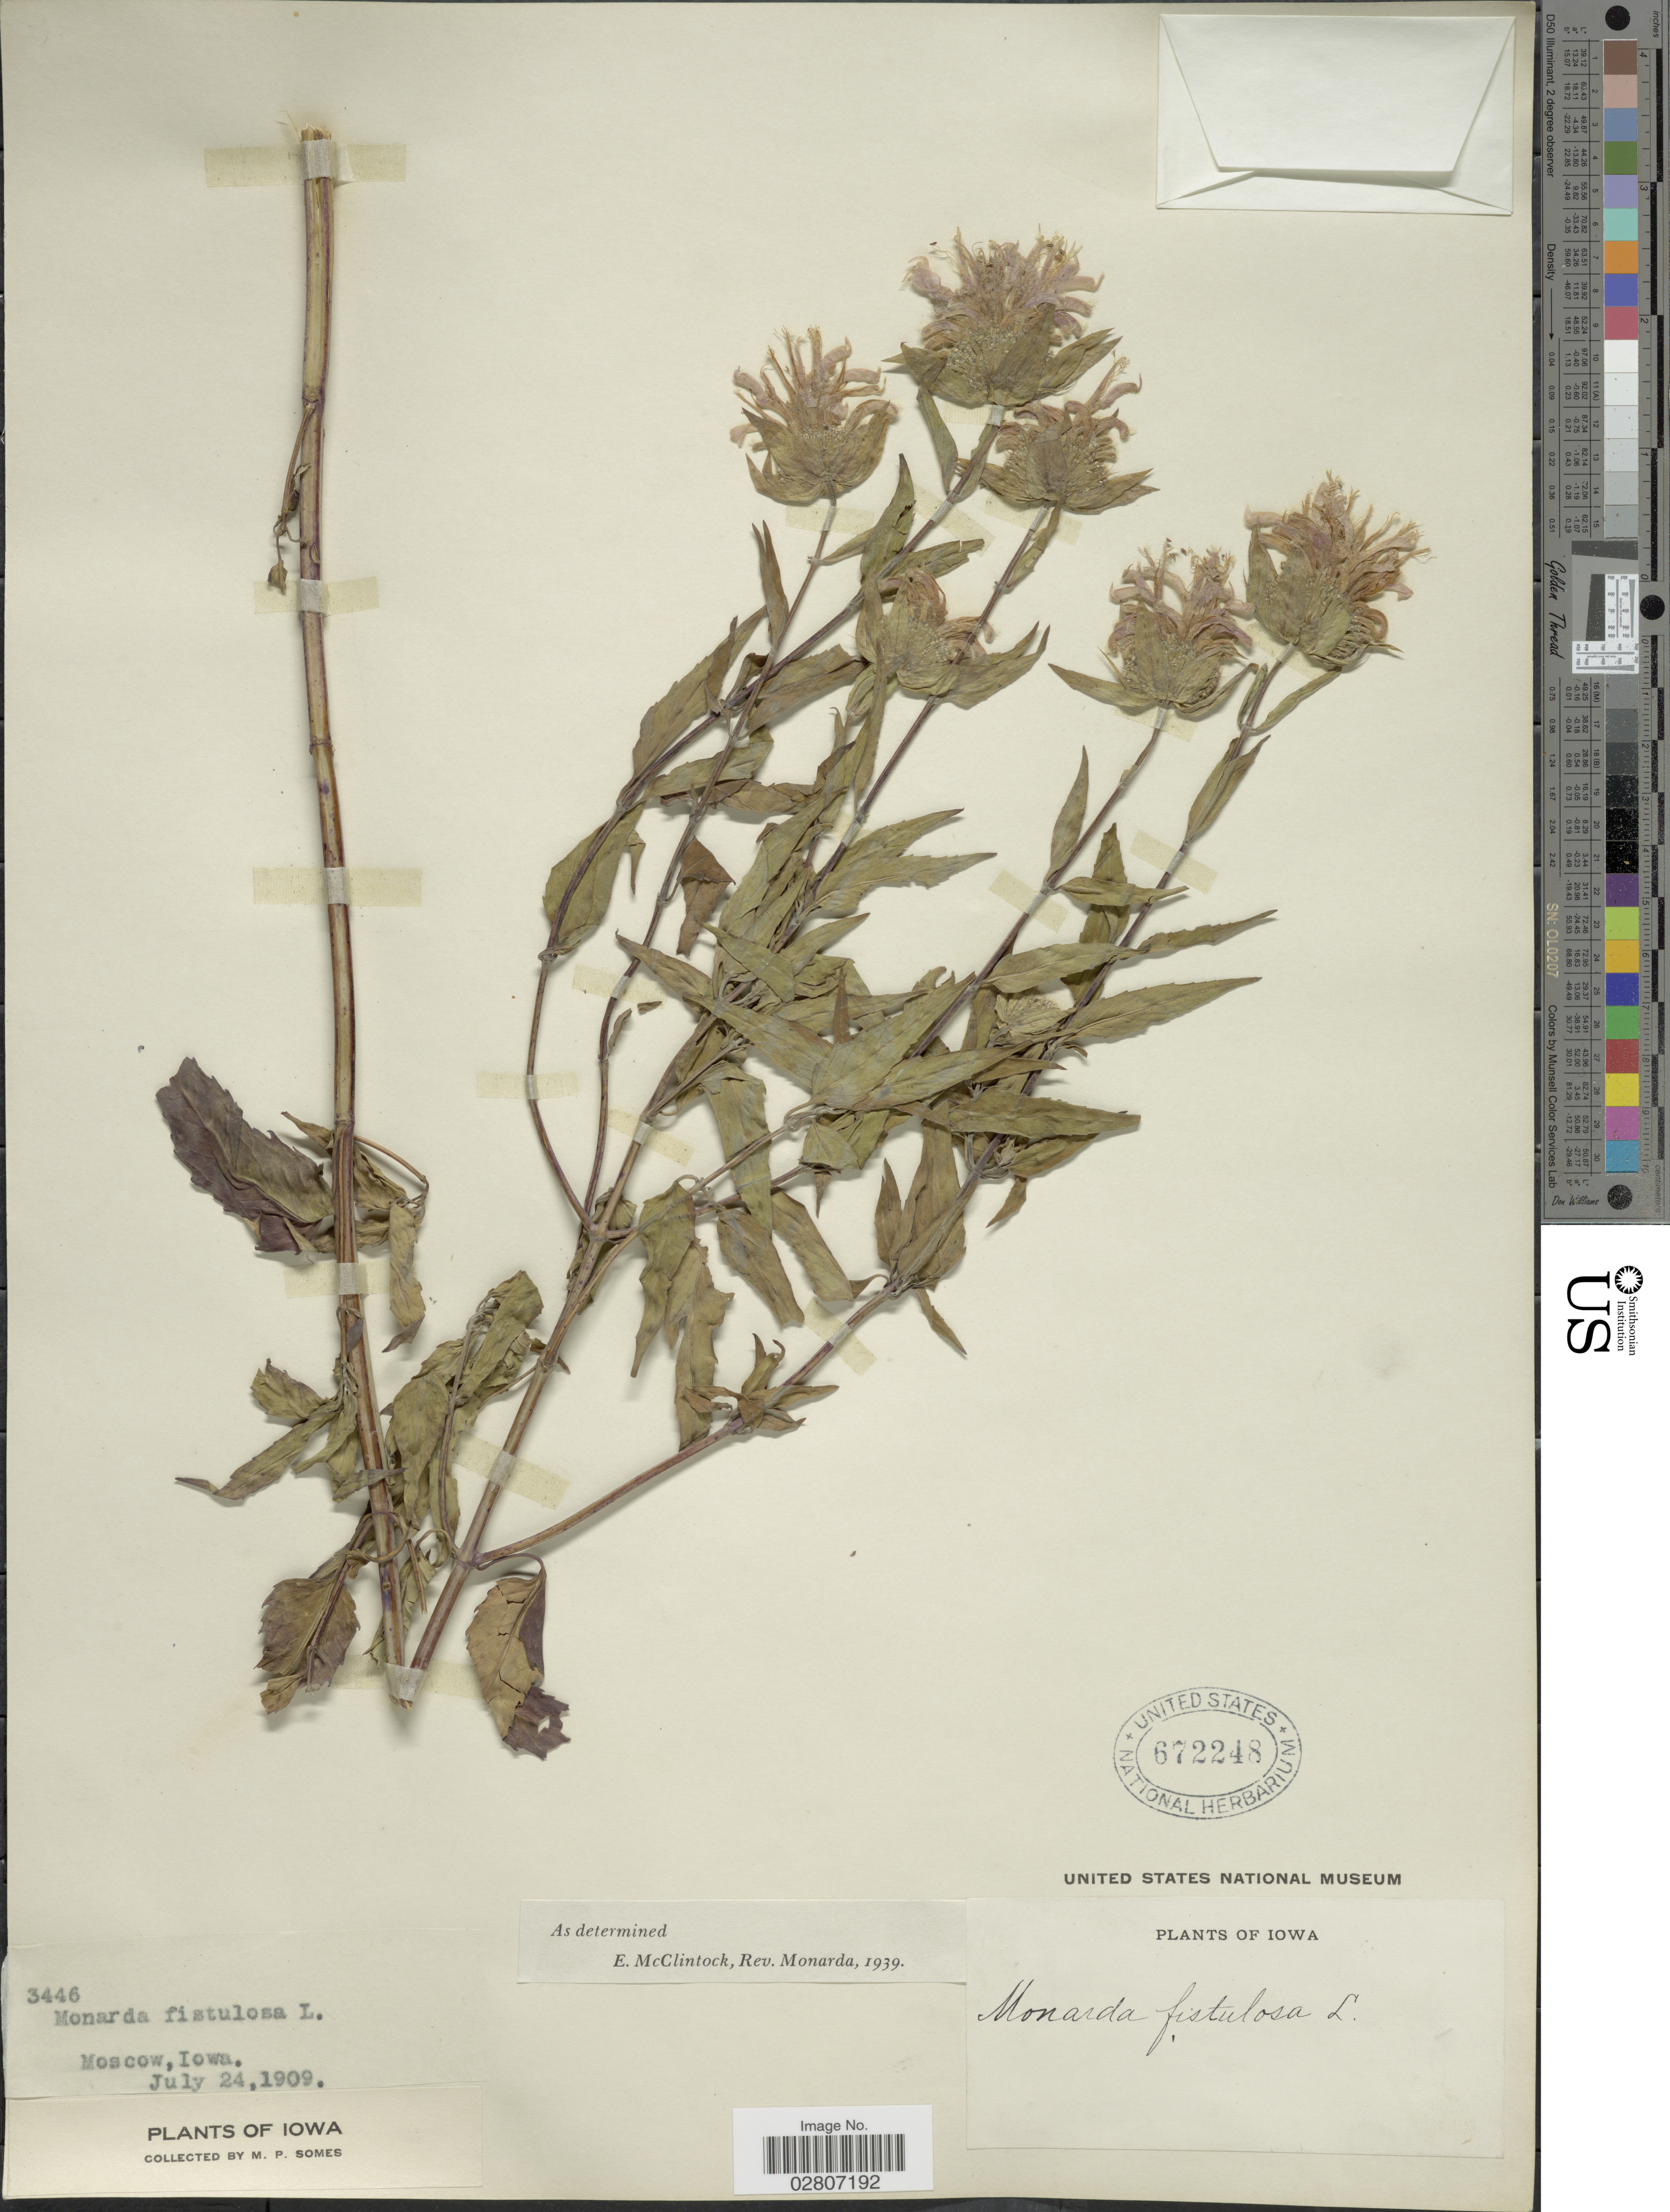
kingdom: Plantae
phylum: Tracheophyta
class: Magnoliopsida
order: Lamiales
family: Lamiaceae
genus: Monarda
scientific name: Monarda fistulosa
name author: L.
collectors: M. Somes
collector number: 3446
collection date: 1909-07-24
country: United States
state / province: Iowa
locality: Moscow.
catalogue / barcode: US 672248